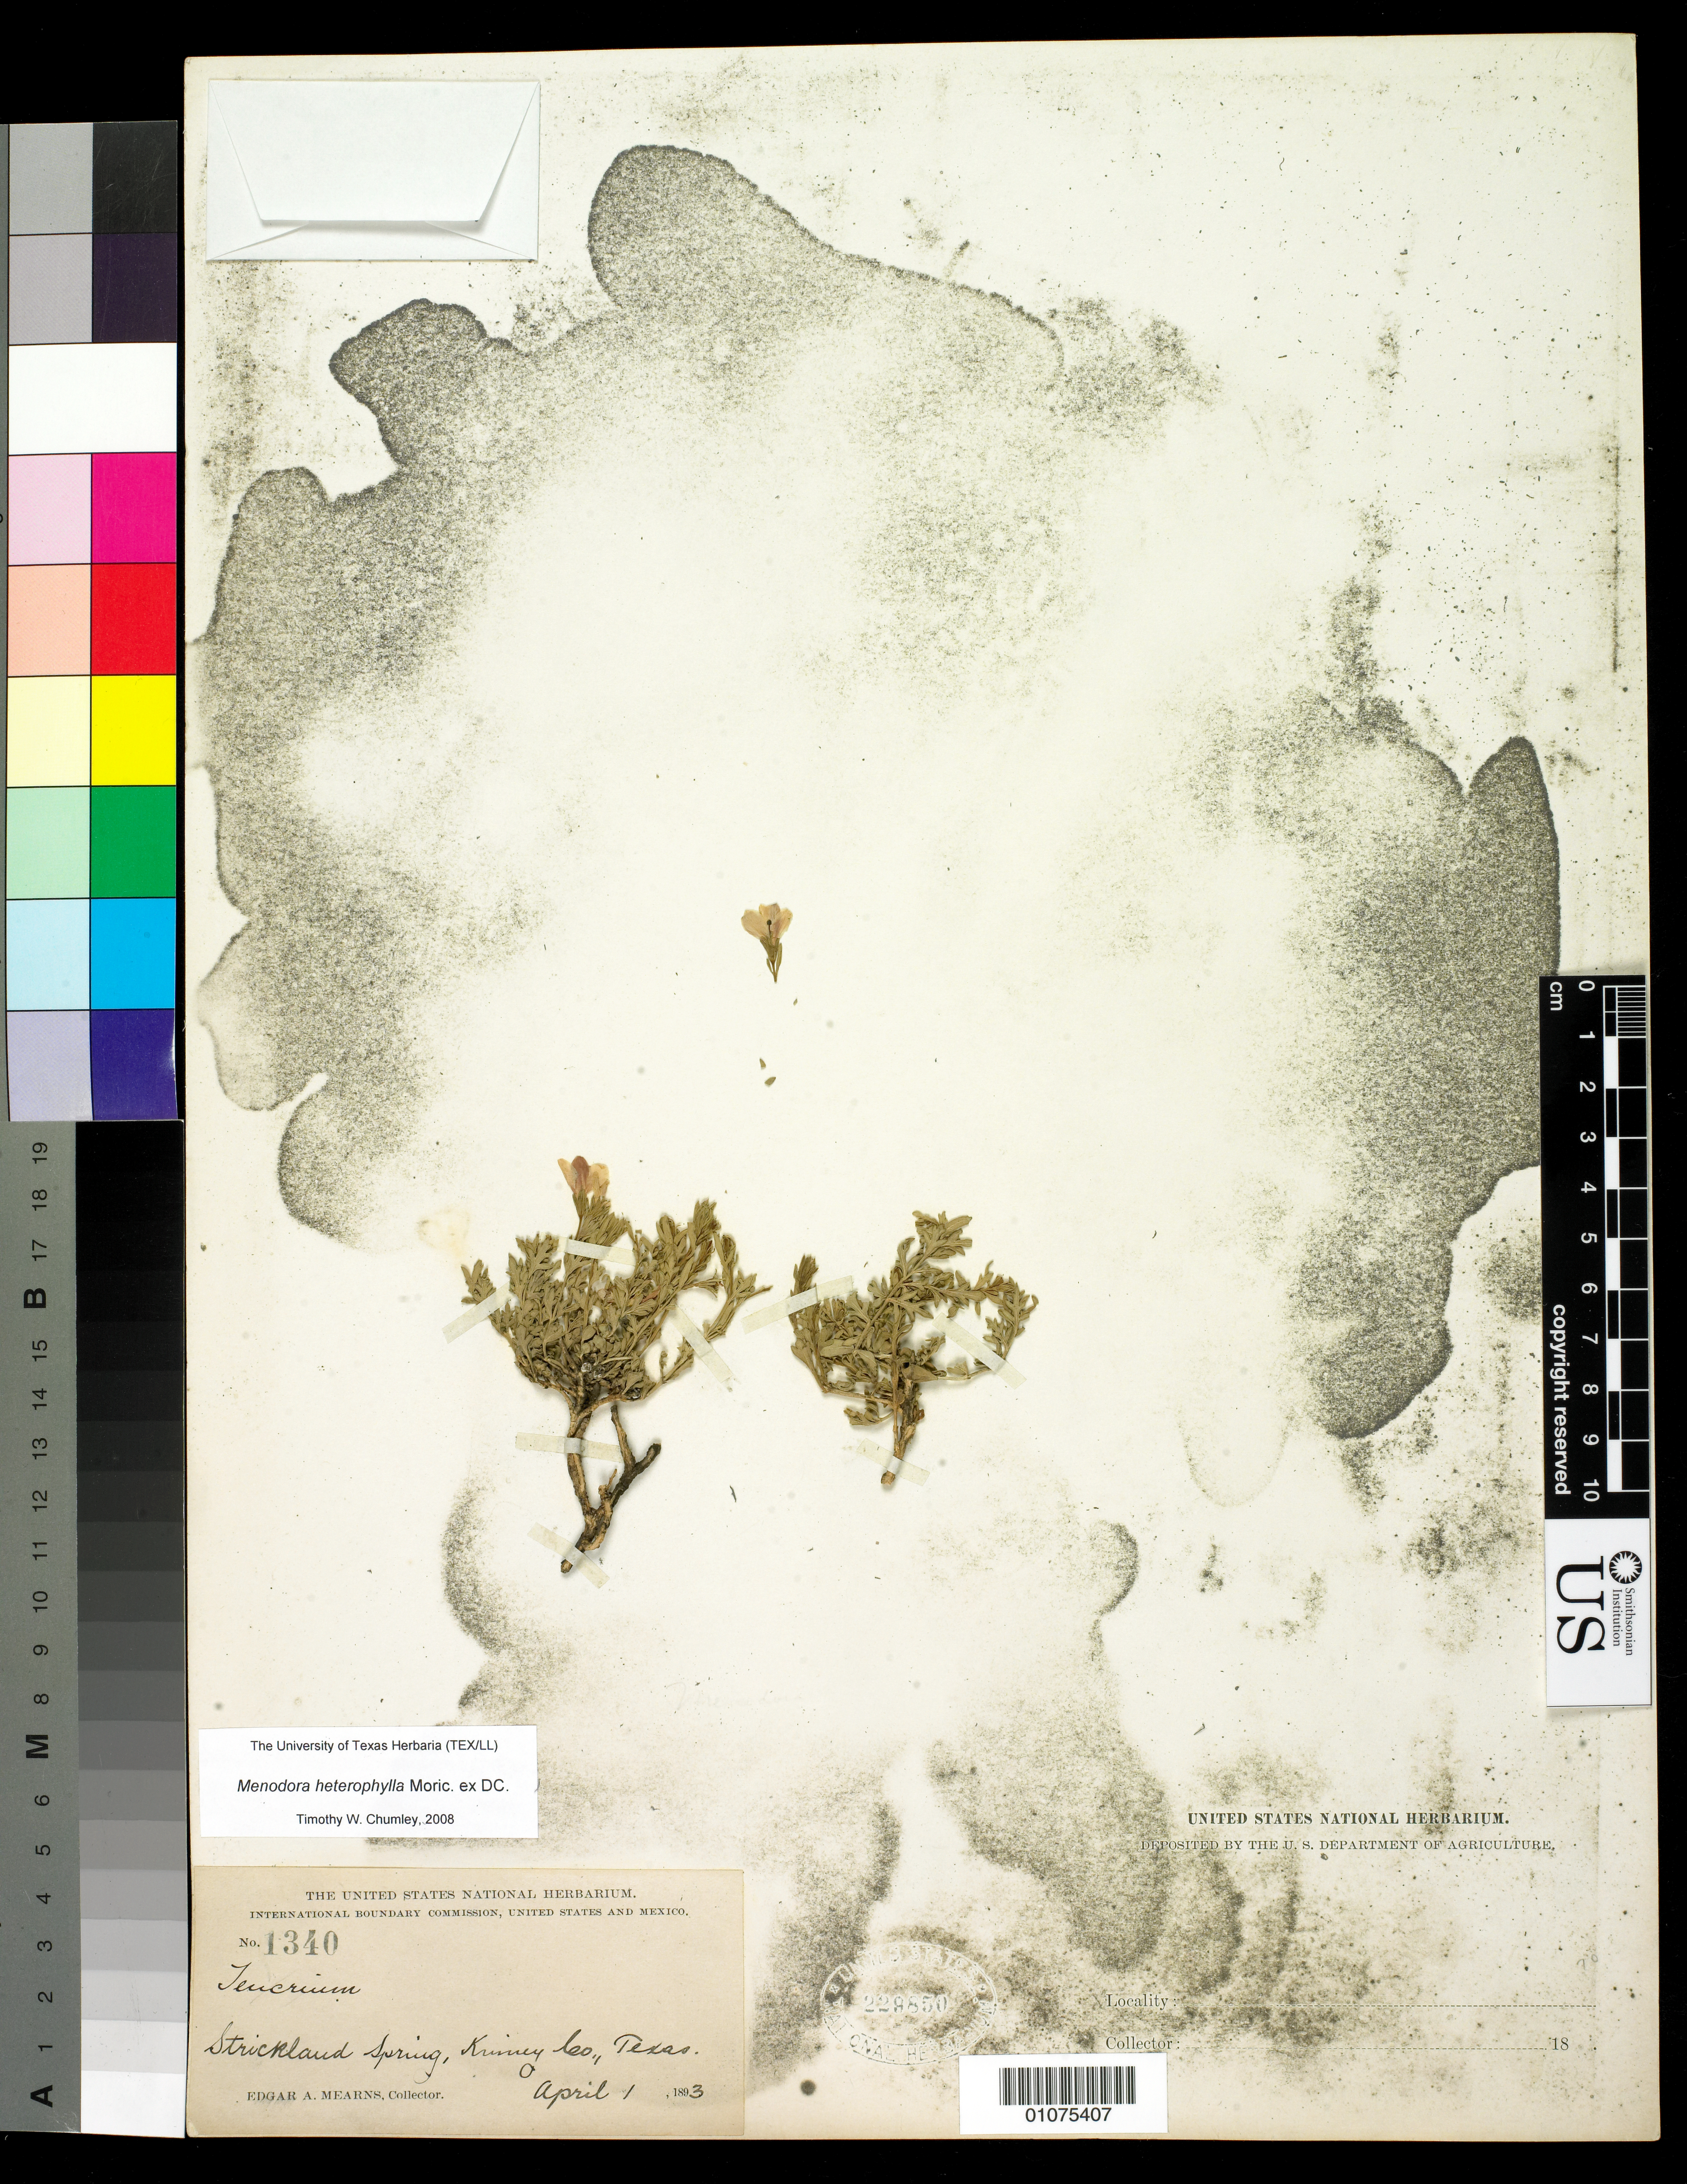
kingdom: Plantae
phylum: Tracheophyta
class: Magnoliopsida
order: Lamiales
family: Oleaceae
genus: Menodora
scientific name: Menodora heterophylla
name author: Moric. ex A. DC.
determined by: Chumley, T. W., (TEX)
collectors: E. A. Mearns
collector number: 1340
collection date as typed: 1 Apr 1893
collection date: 1893-04-01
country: United States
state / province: Texas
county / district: Kinney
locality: Strickland Spring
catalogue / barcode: US 229850